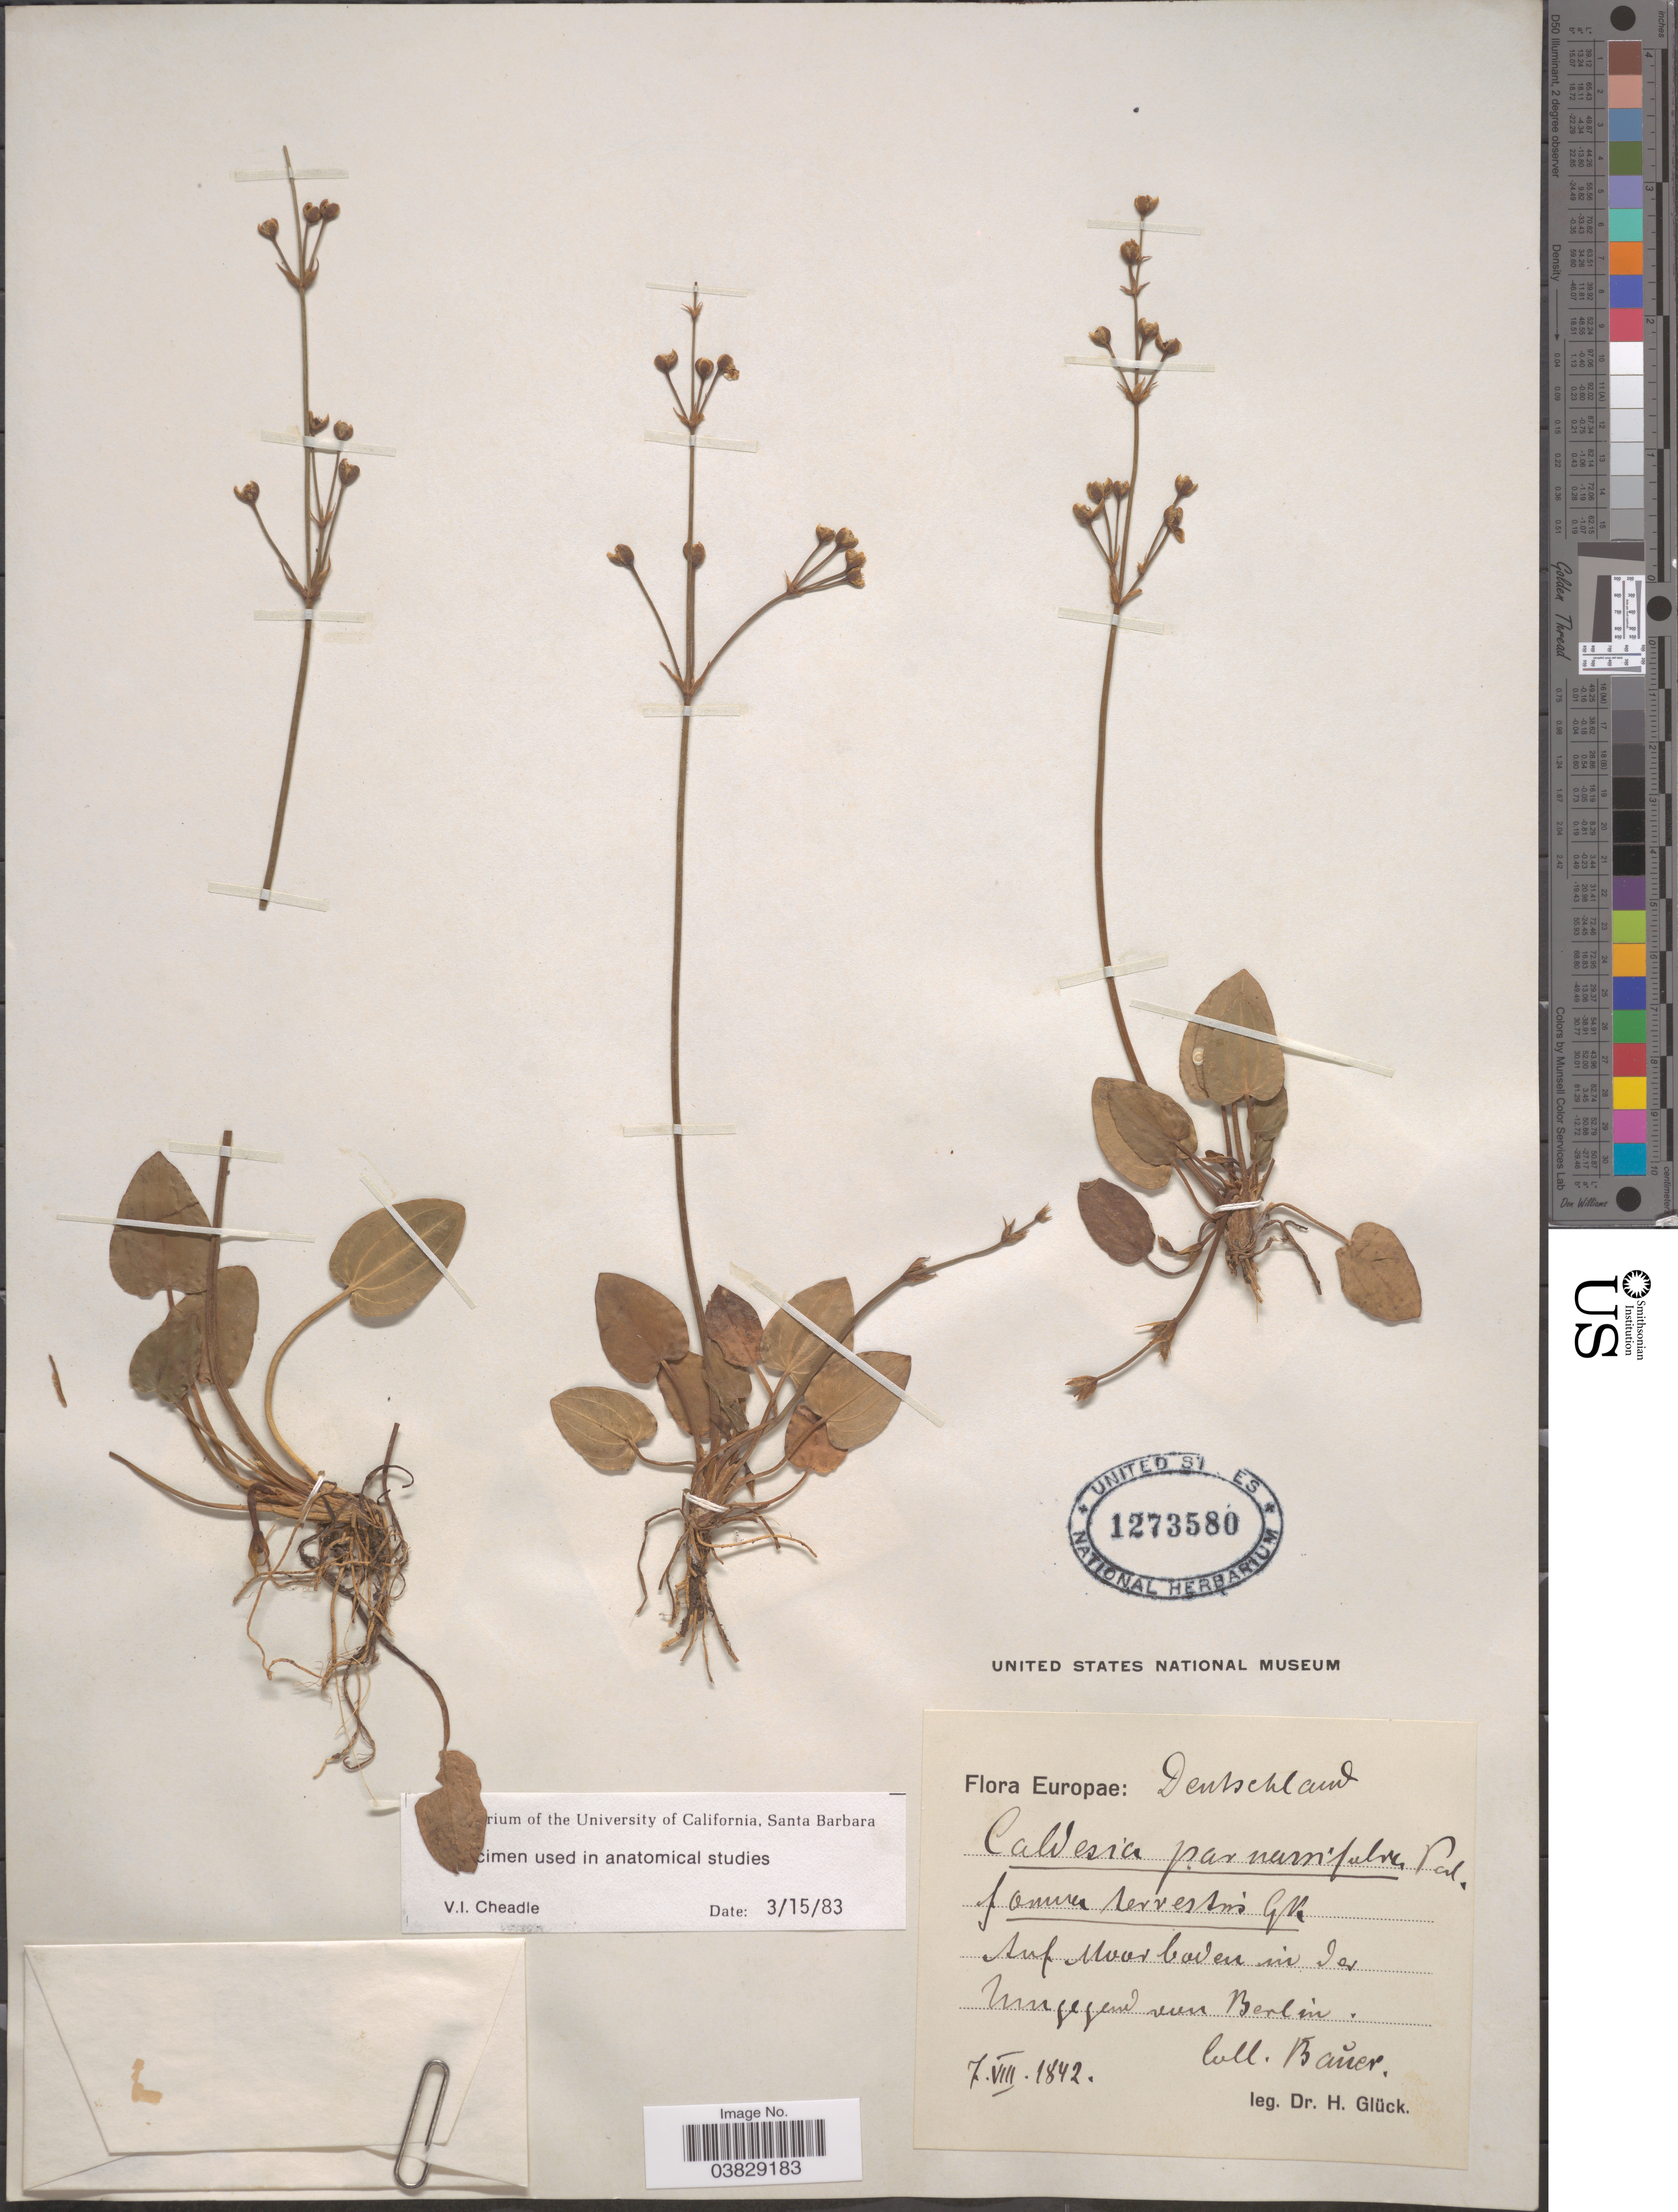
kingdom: Plantae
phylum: Tracheophyta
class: Liliopsida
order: Alismatales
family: Alismataceae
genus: Caldesia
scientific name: Caldesia parnassifolia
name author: (L.) Parl.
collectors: H. Glück & Bauer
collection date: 1842-08-07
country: Germany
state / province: Berlin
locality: Deutschland. Auf Moorbaven in der Umgegen von Berlin.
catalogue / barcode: US 1273580